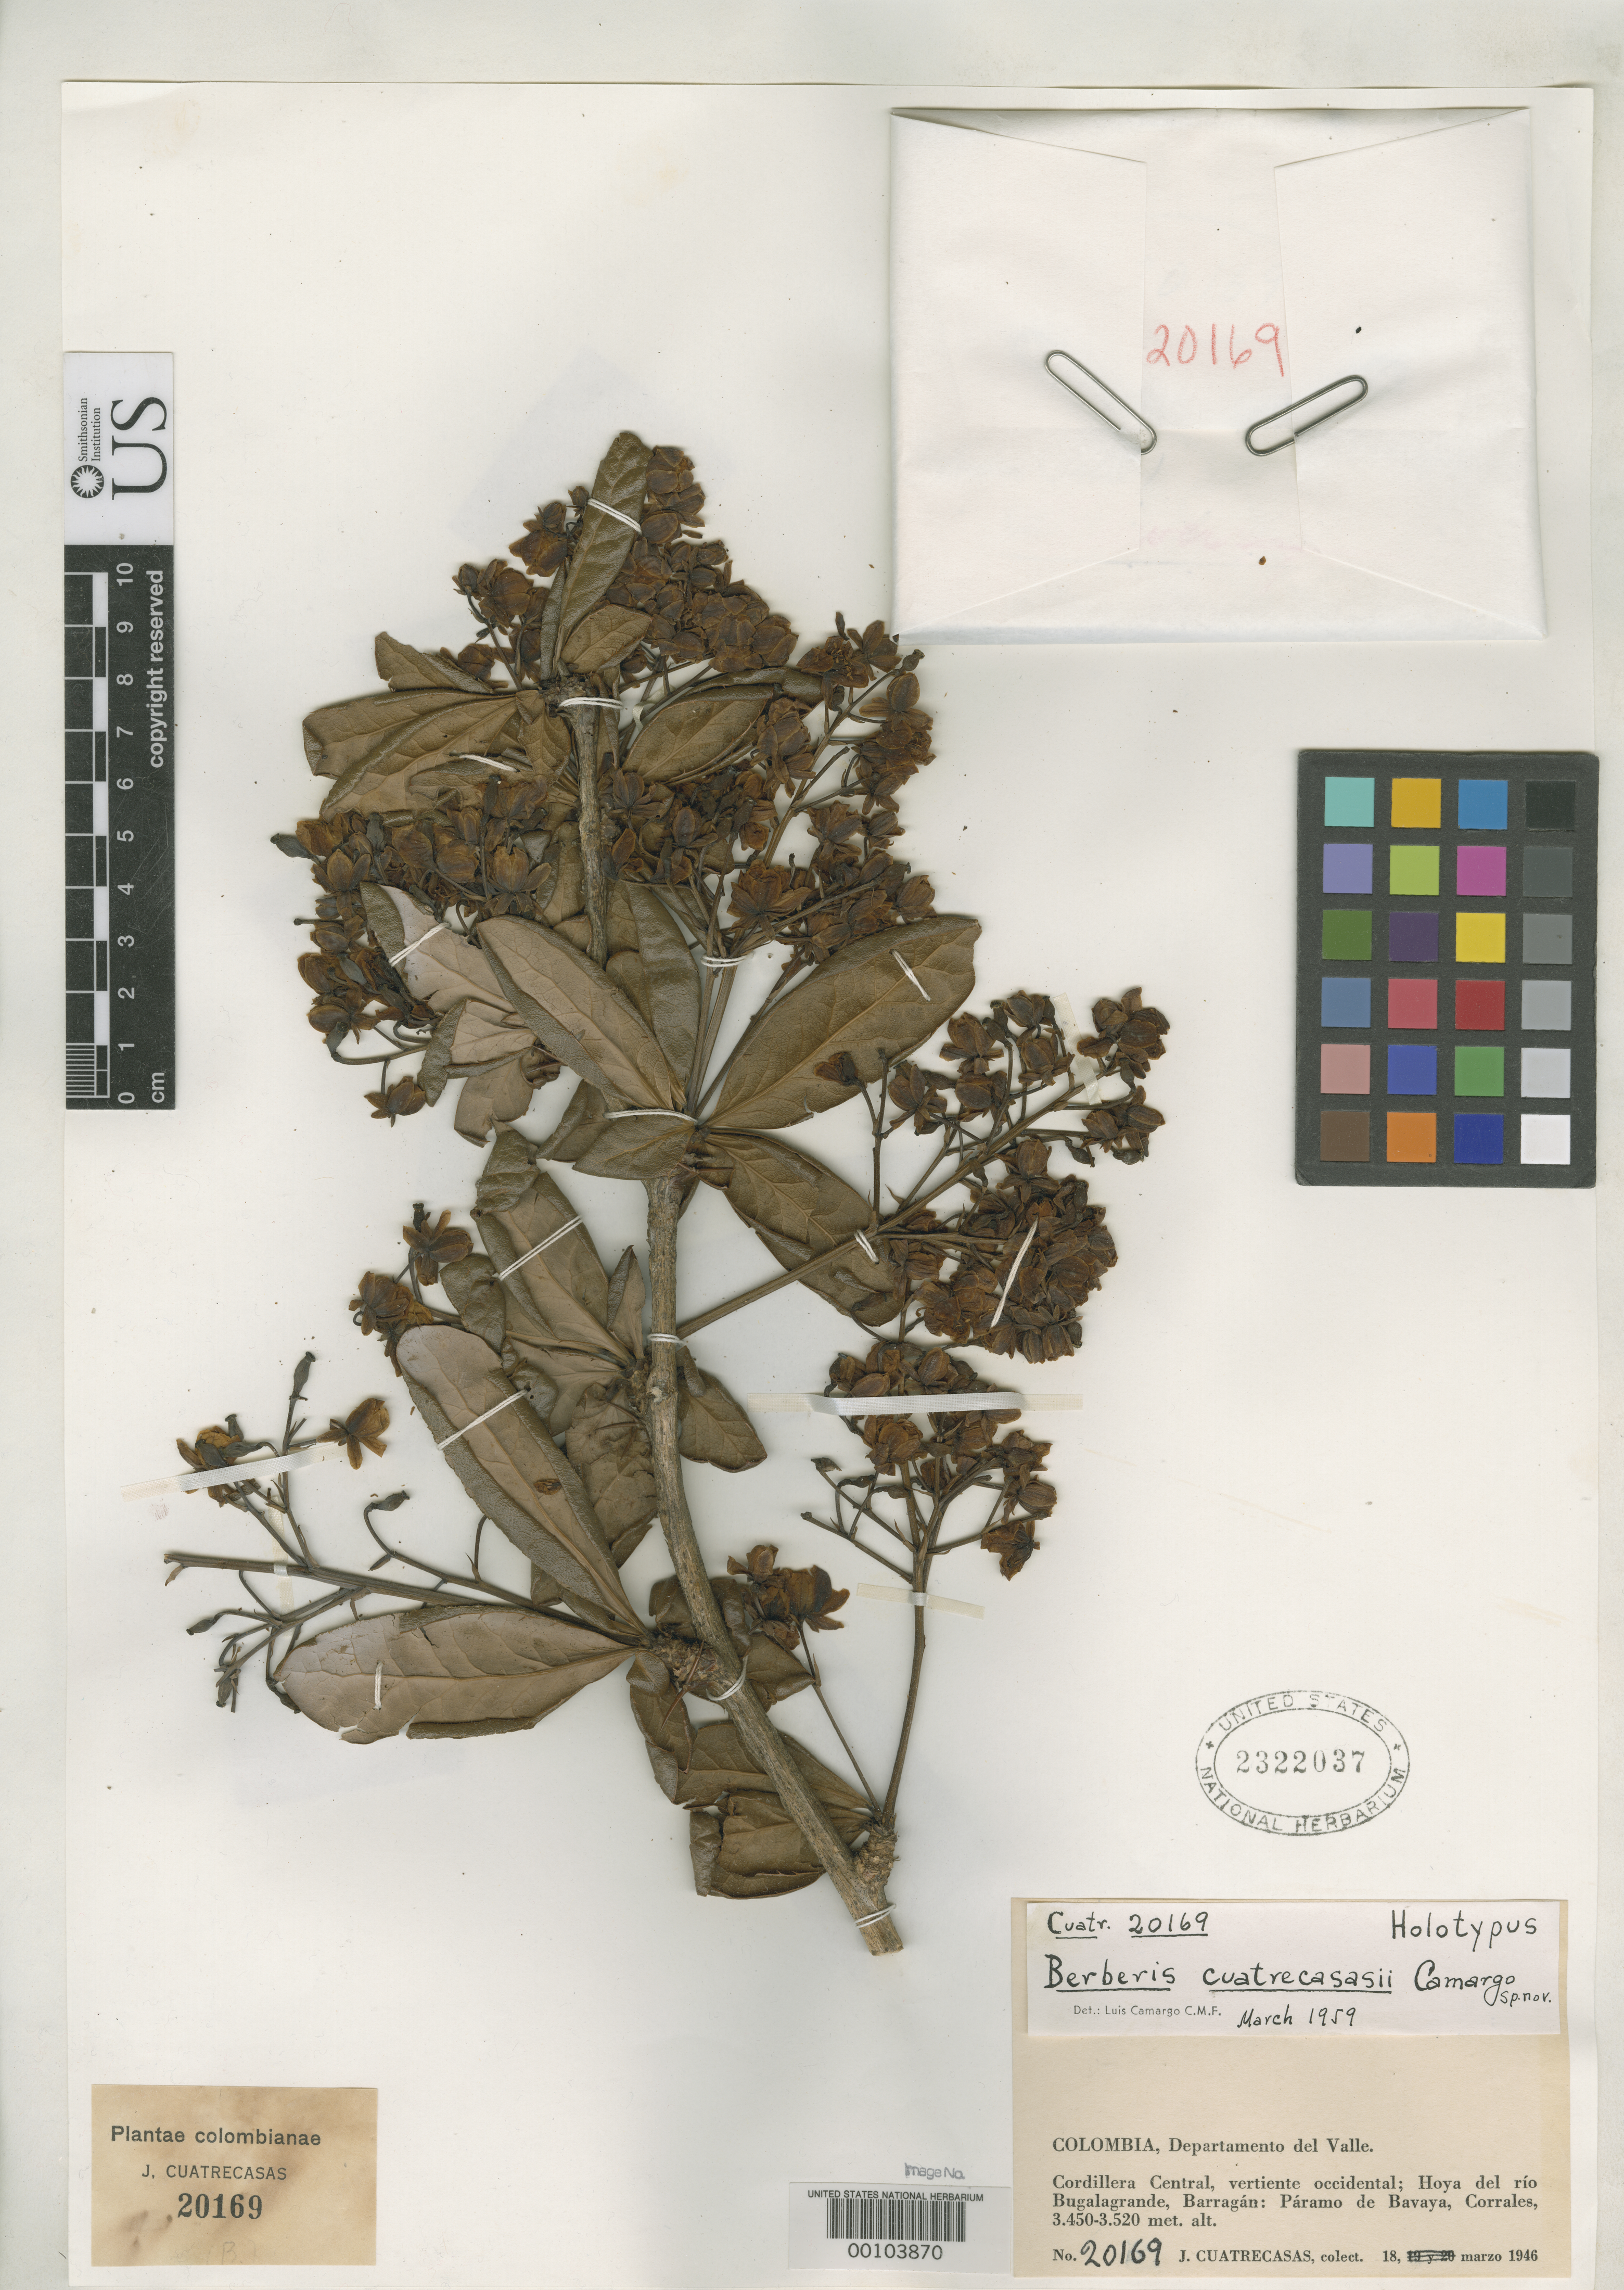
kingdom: Plantae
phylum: Tracheophyta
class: Magnoliopsida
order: Ranunculales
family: Berberidaceae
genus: Berberis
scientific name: Berberis cuatrecasasii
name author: L.A. Camargo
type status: Holotype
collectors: J. Cuatrecasas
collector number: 20169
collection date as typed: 18 Mar 1946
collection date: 1946-03-18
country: Colombia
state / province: Valle del Cauca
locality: Bavaya, Corrales.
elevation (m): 3450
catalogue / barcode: US 2322037